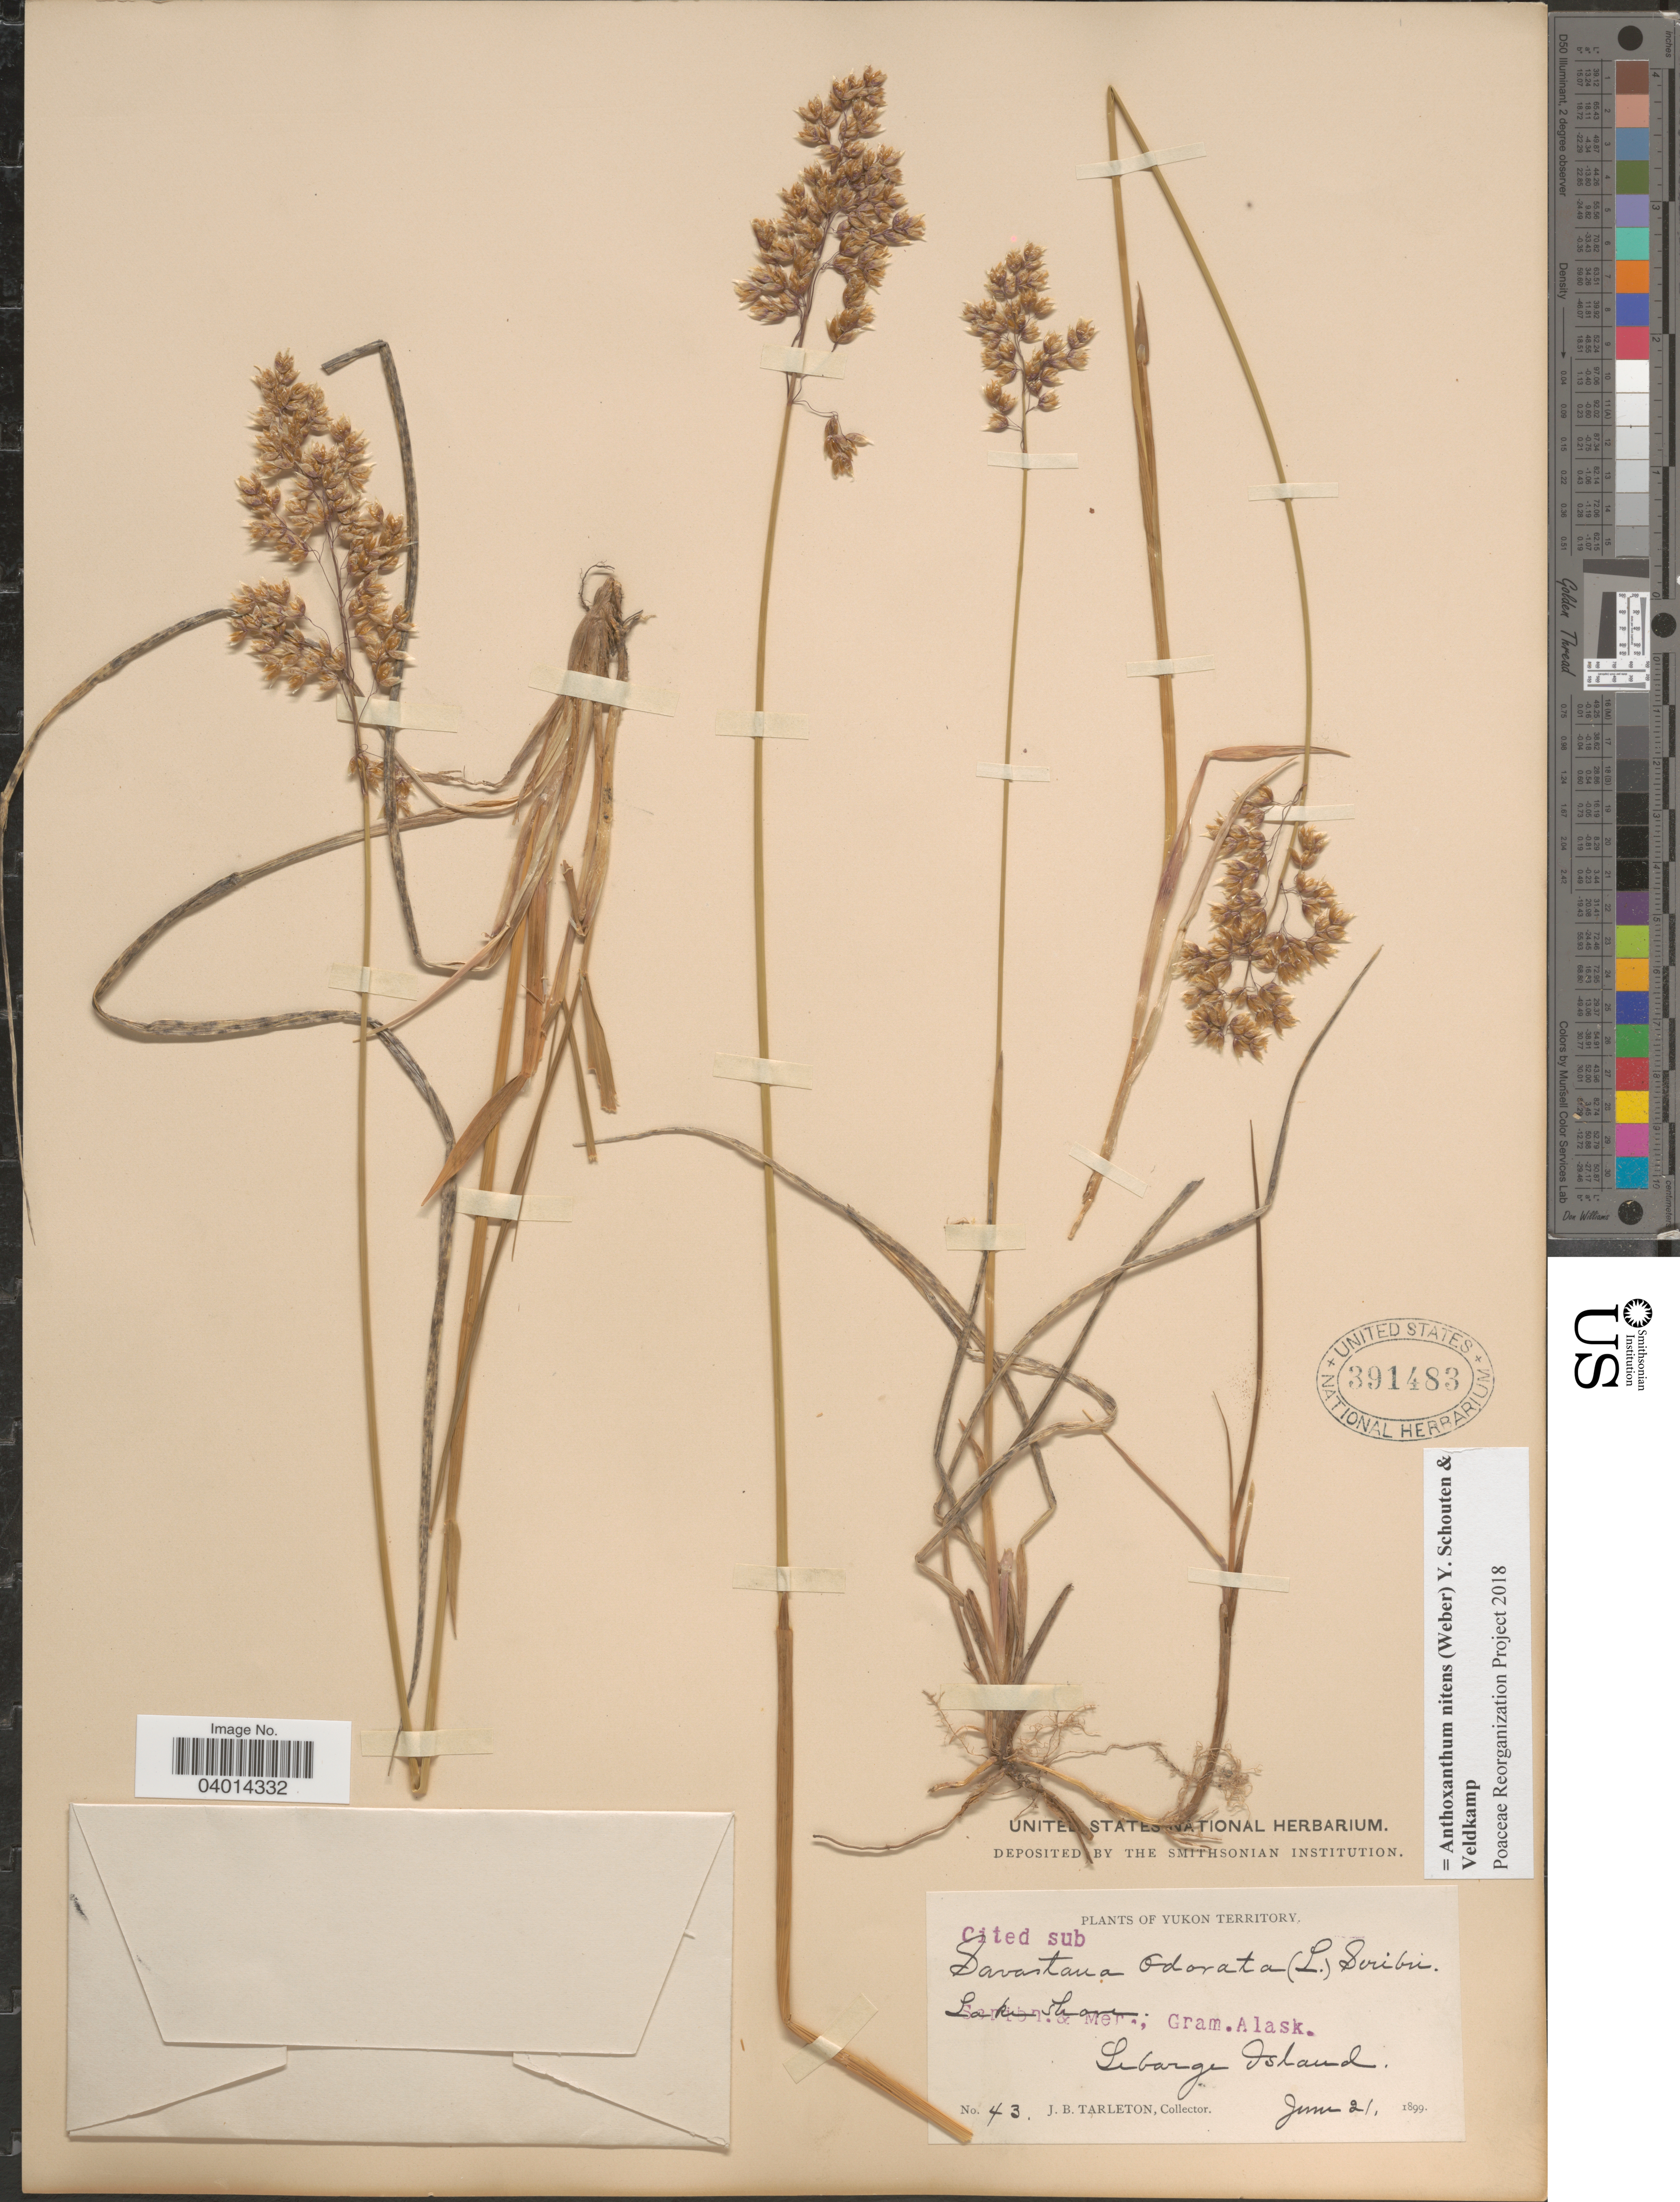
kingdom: Plantae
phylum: Tracheophyta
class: Liliopsida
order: Poales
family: Poaceae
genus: Anthoxanthum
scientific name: Anthoxanthum nitens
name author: (G.H. Weber) R.T.A. Schouten & Veldkamp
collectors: J. Tarleton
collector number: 43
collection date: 1899-06-21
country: Canada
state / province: Yukon Territory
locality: Lake shore. Lebarge Island.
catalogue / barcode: US 391483